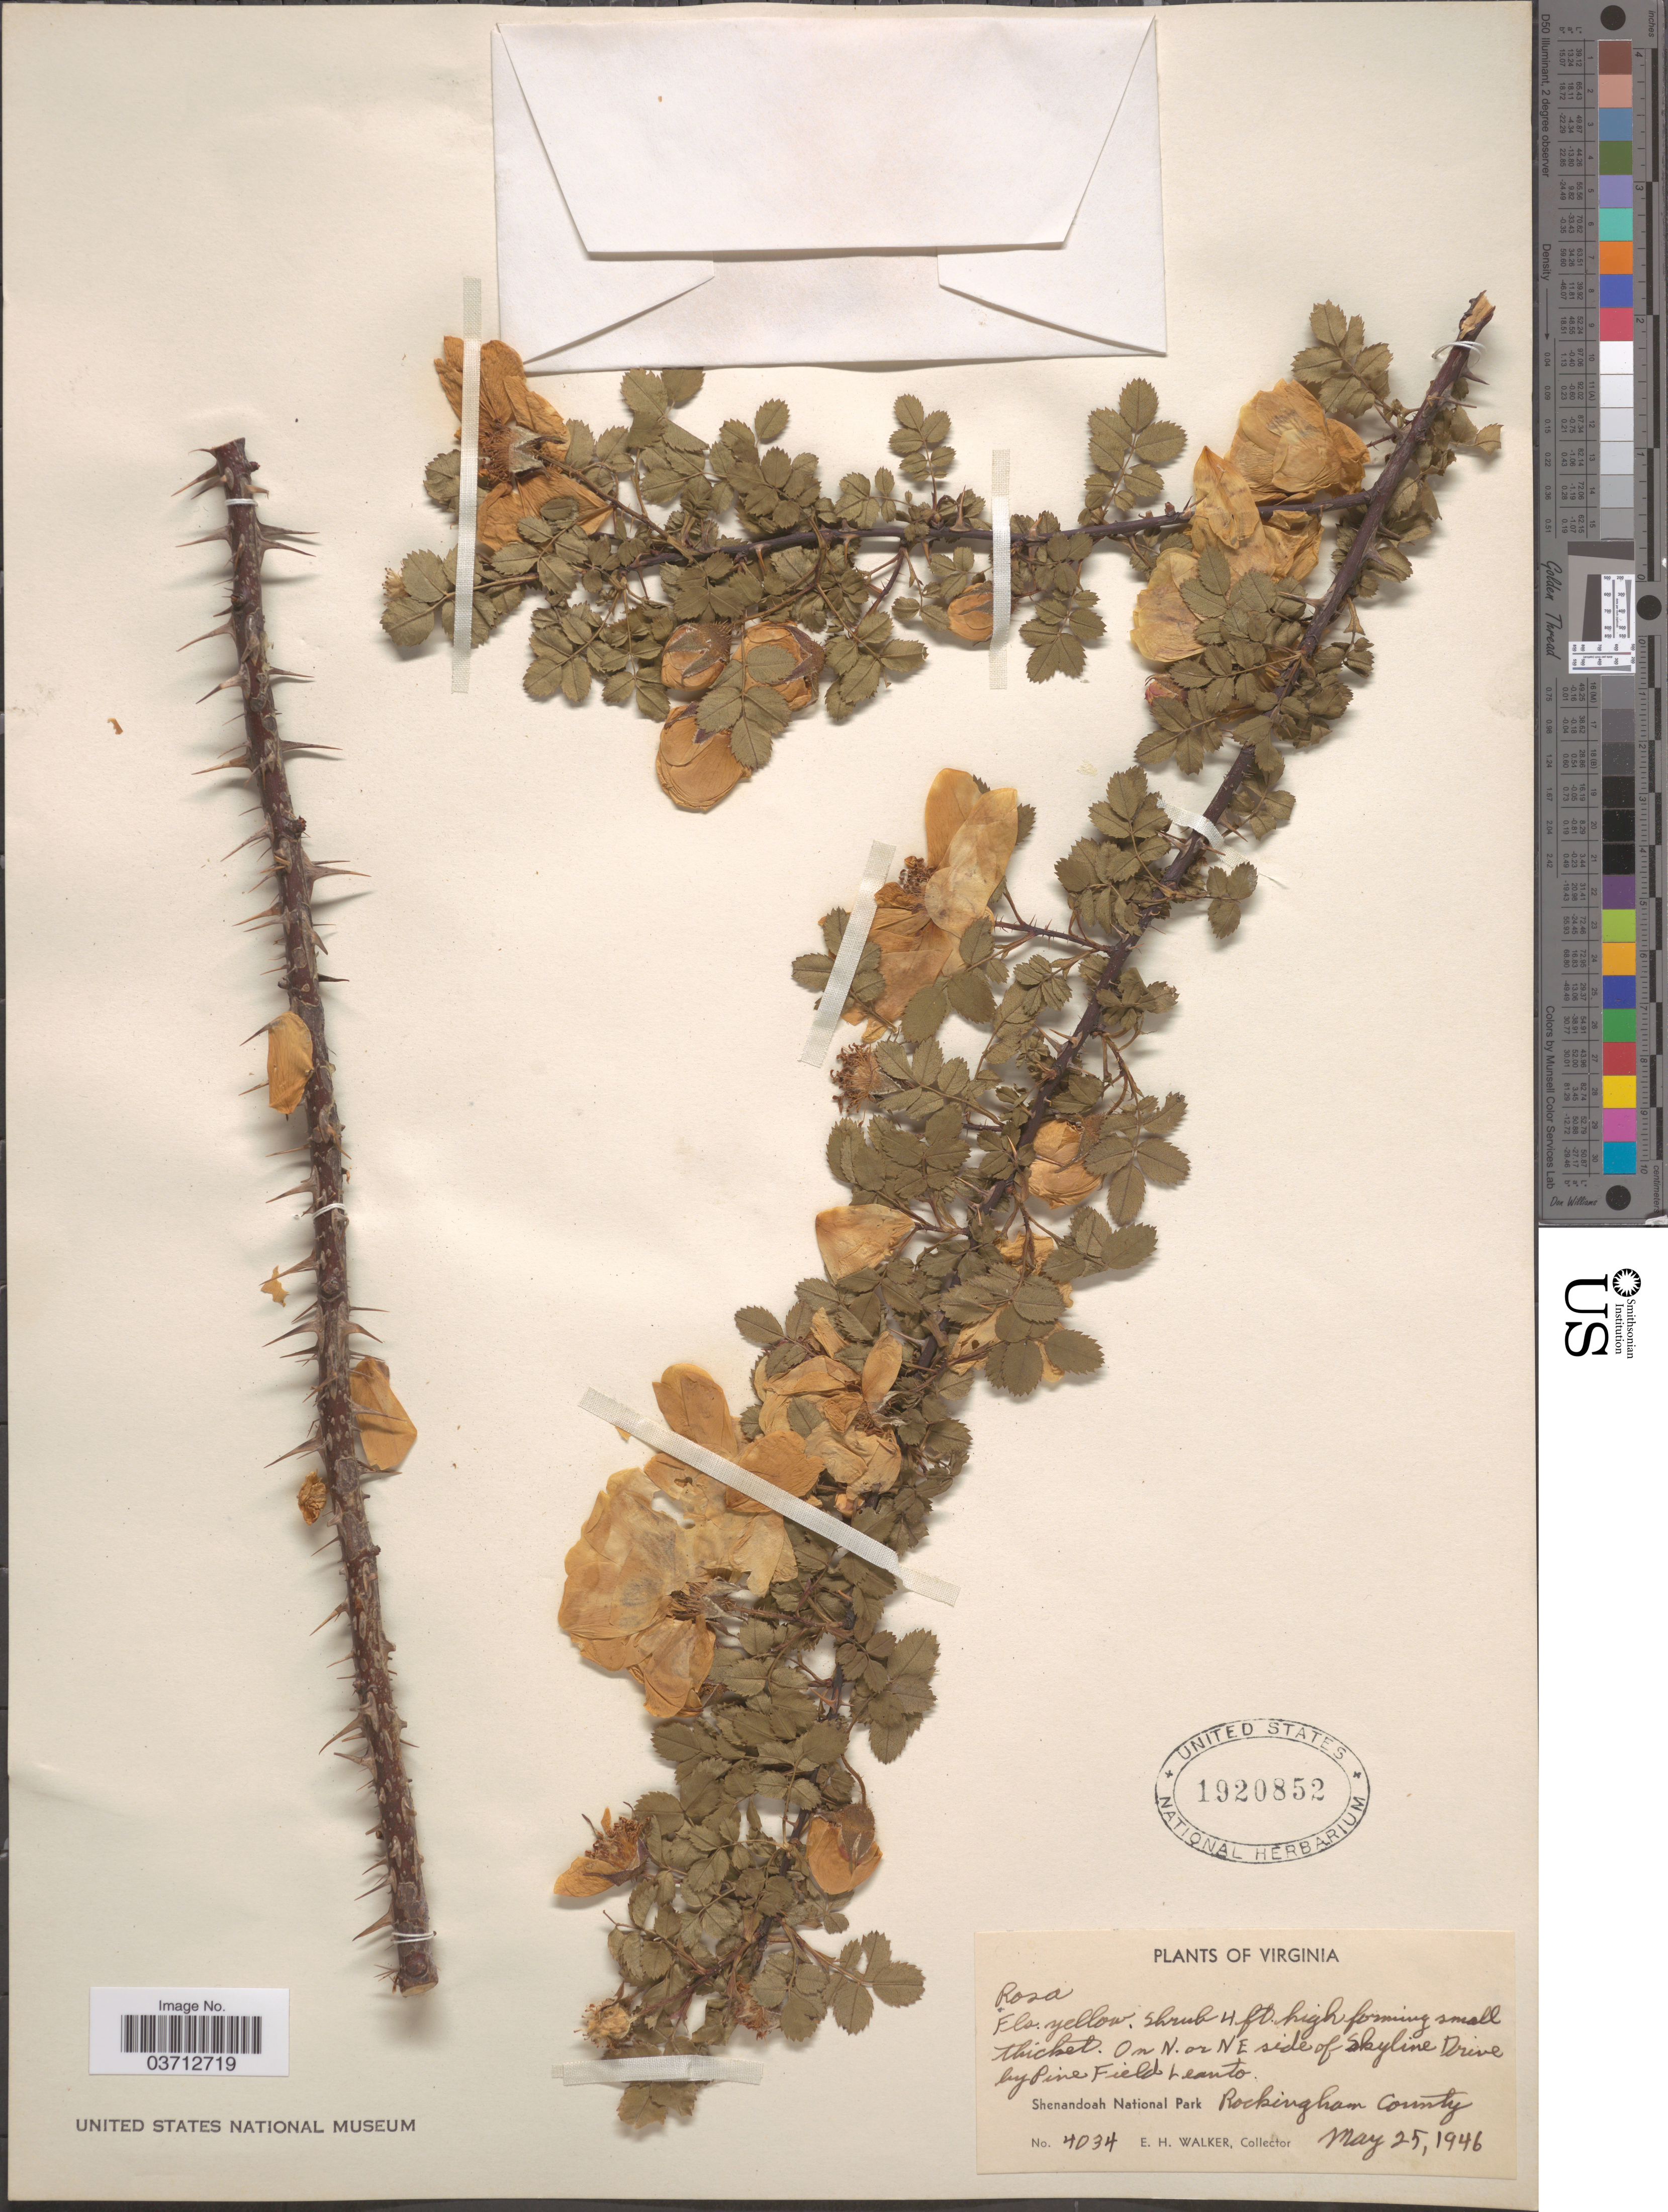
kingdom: Plantae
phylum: Tracheophyta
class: Magnoliopsida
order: Rosales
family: Rosaceae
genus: Rosa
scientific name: Rosa sp.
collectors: E. H. Walker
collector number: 4034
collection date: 1946-05-25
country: United States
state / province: Virginia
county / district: Rockingham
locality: On N. or NE side of Skyline Drive by Pine Field Leanto. Shenandoah National Park.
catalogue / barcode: US 1920852